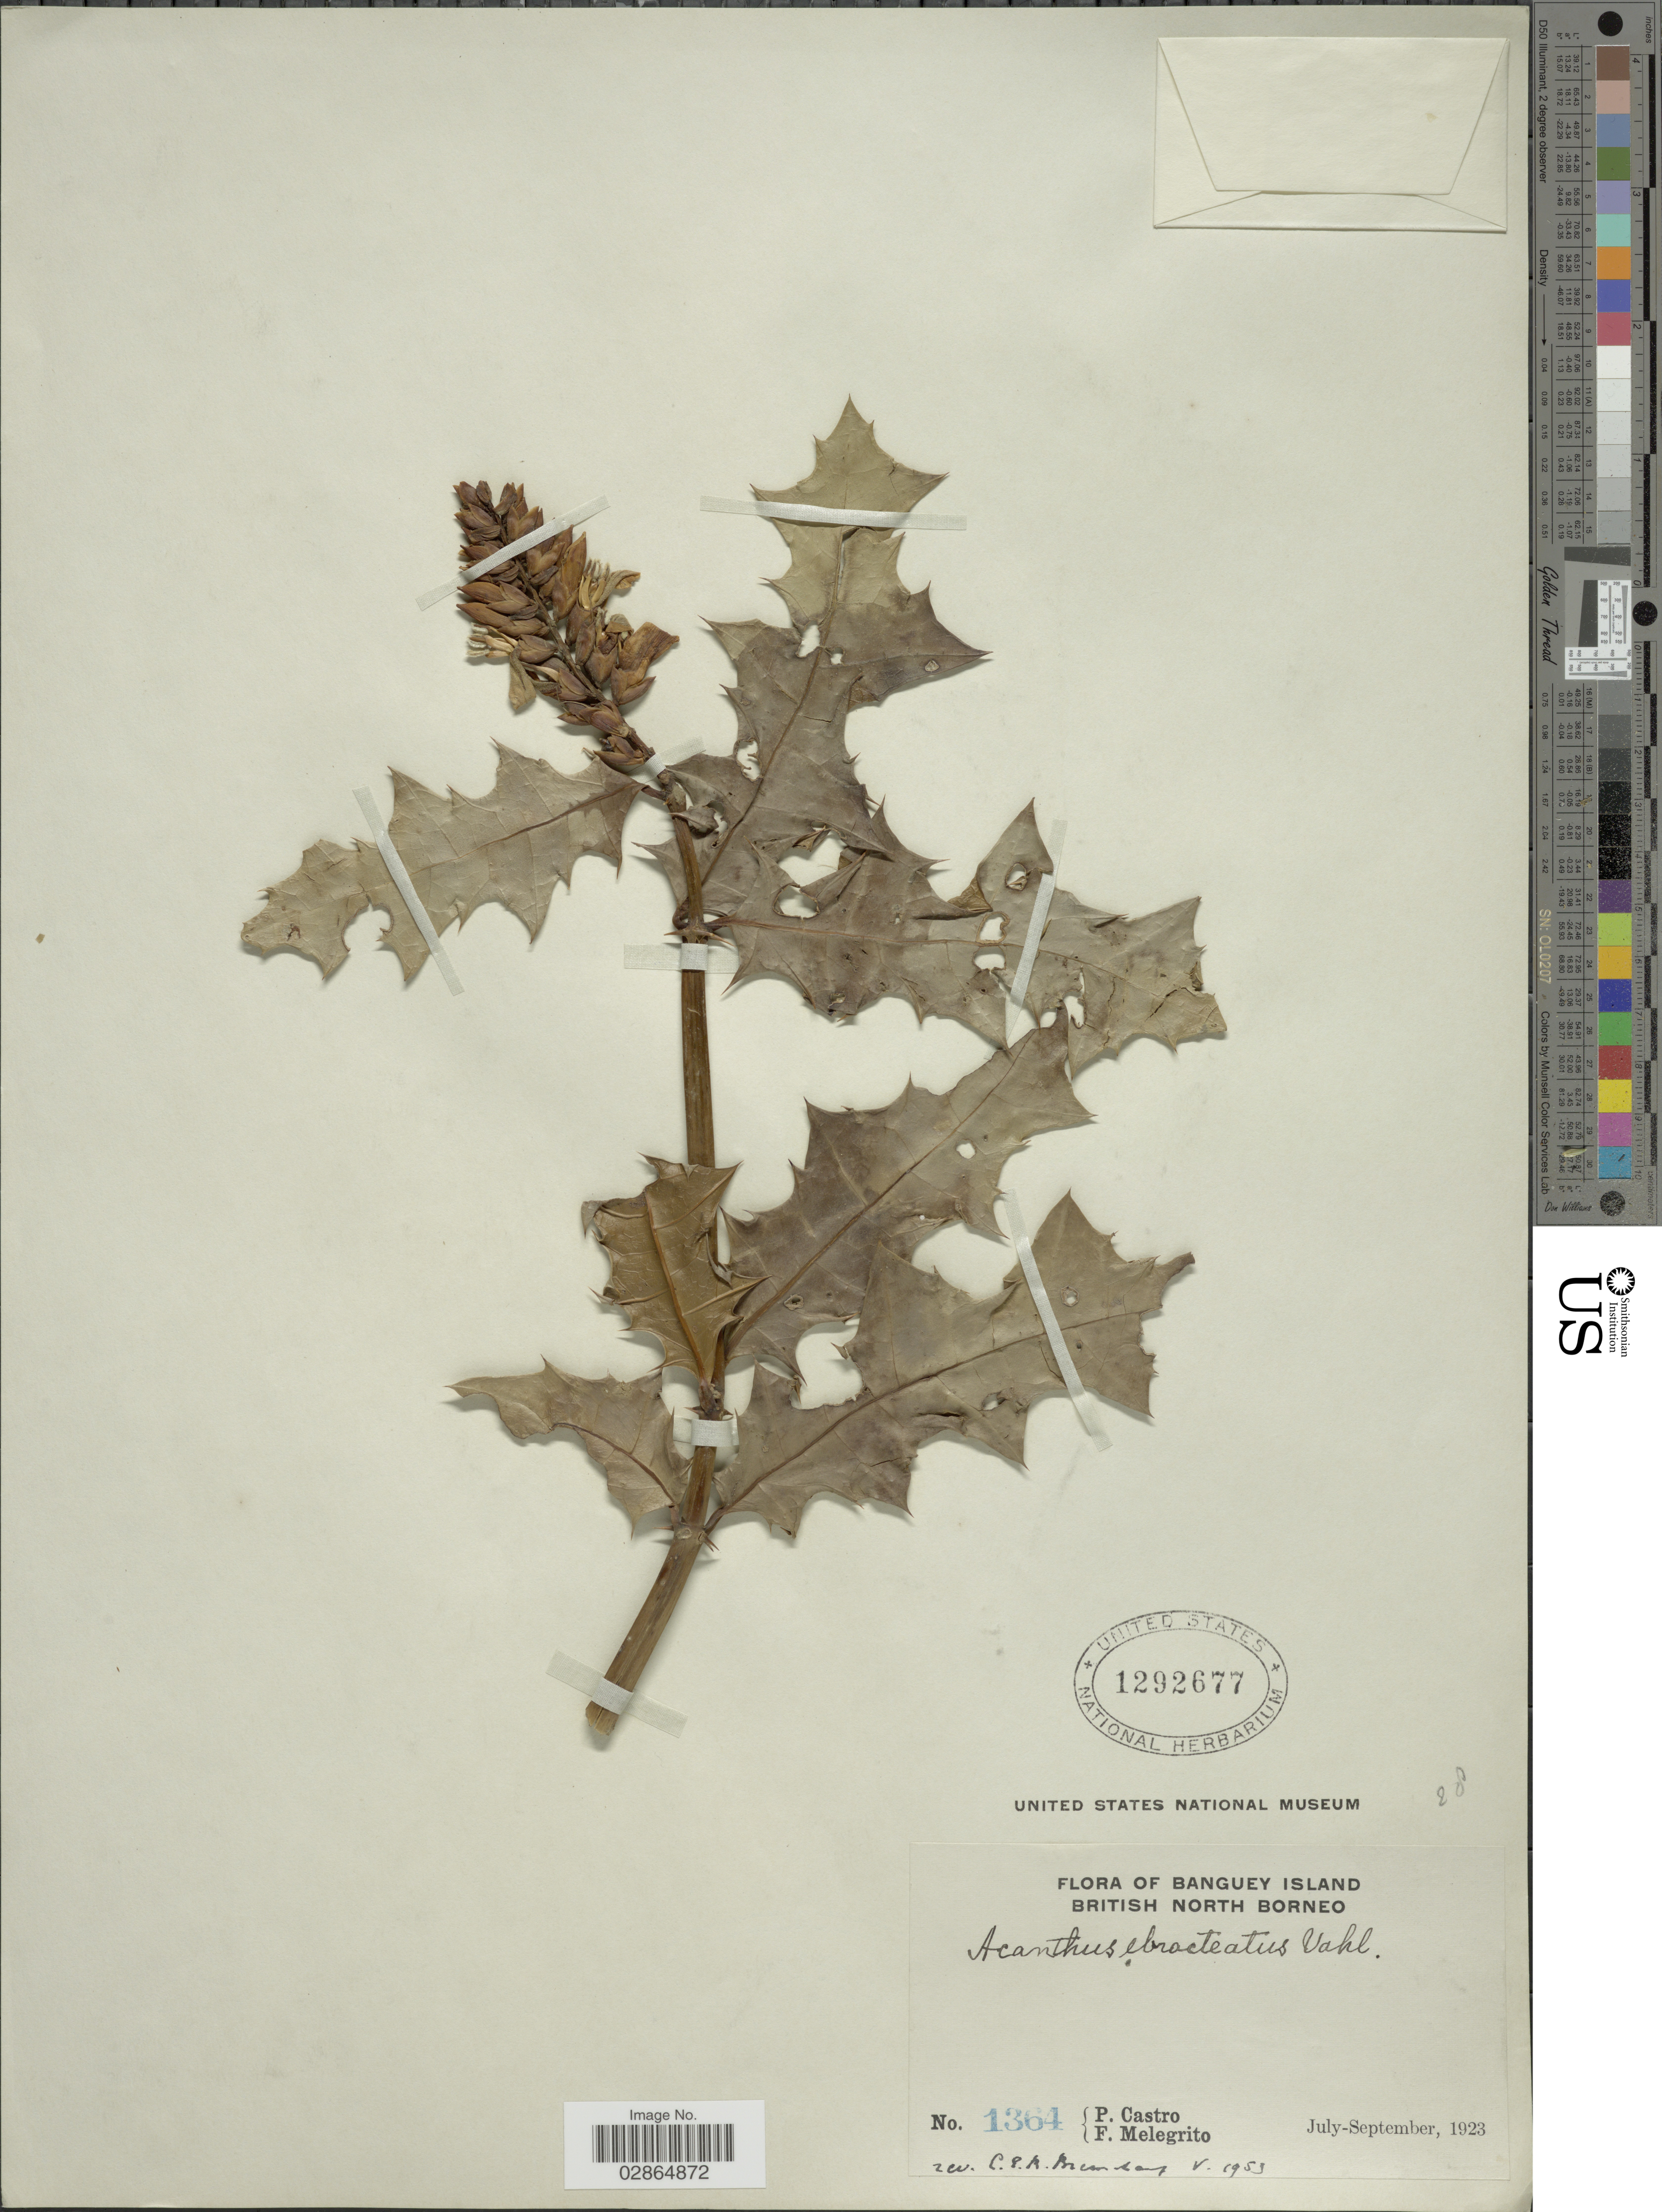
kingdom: Plantae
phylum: Tracheophyta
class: Magnoliopsida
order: Lamiales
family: Acanthaceae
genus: Acanthus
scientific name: Acanthus ebracteatus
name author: Vahl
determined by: Wagner, W. L., (BOT), Smithsonian Institution - National Museum of Natural History (UNITED STATES)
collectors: P. Castro & F. Melegrito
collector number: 1364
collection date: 1923-07/1923-09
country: Malaysia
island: Banguey Island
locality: Banguey Island, British North Borneo.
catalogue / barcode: US 1292677